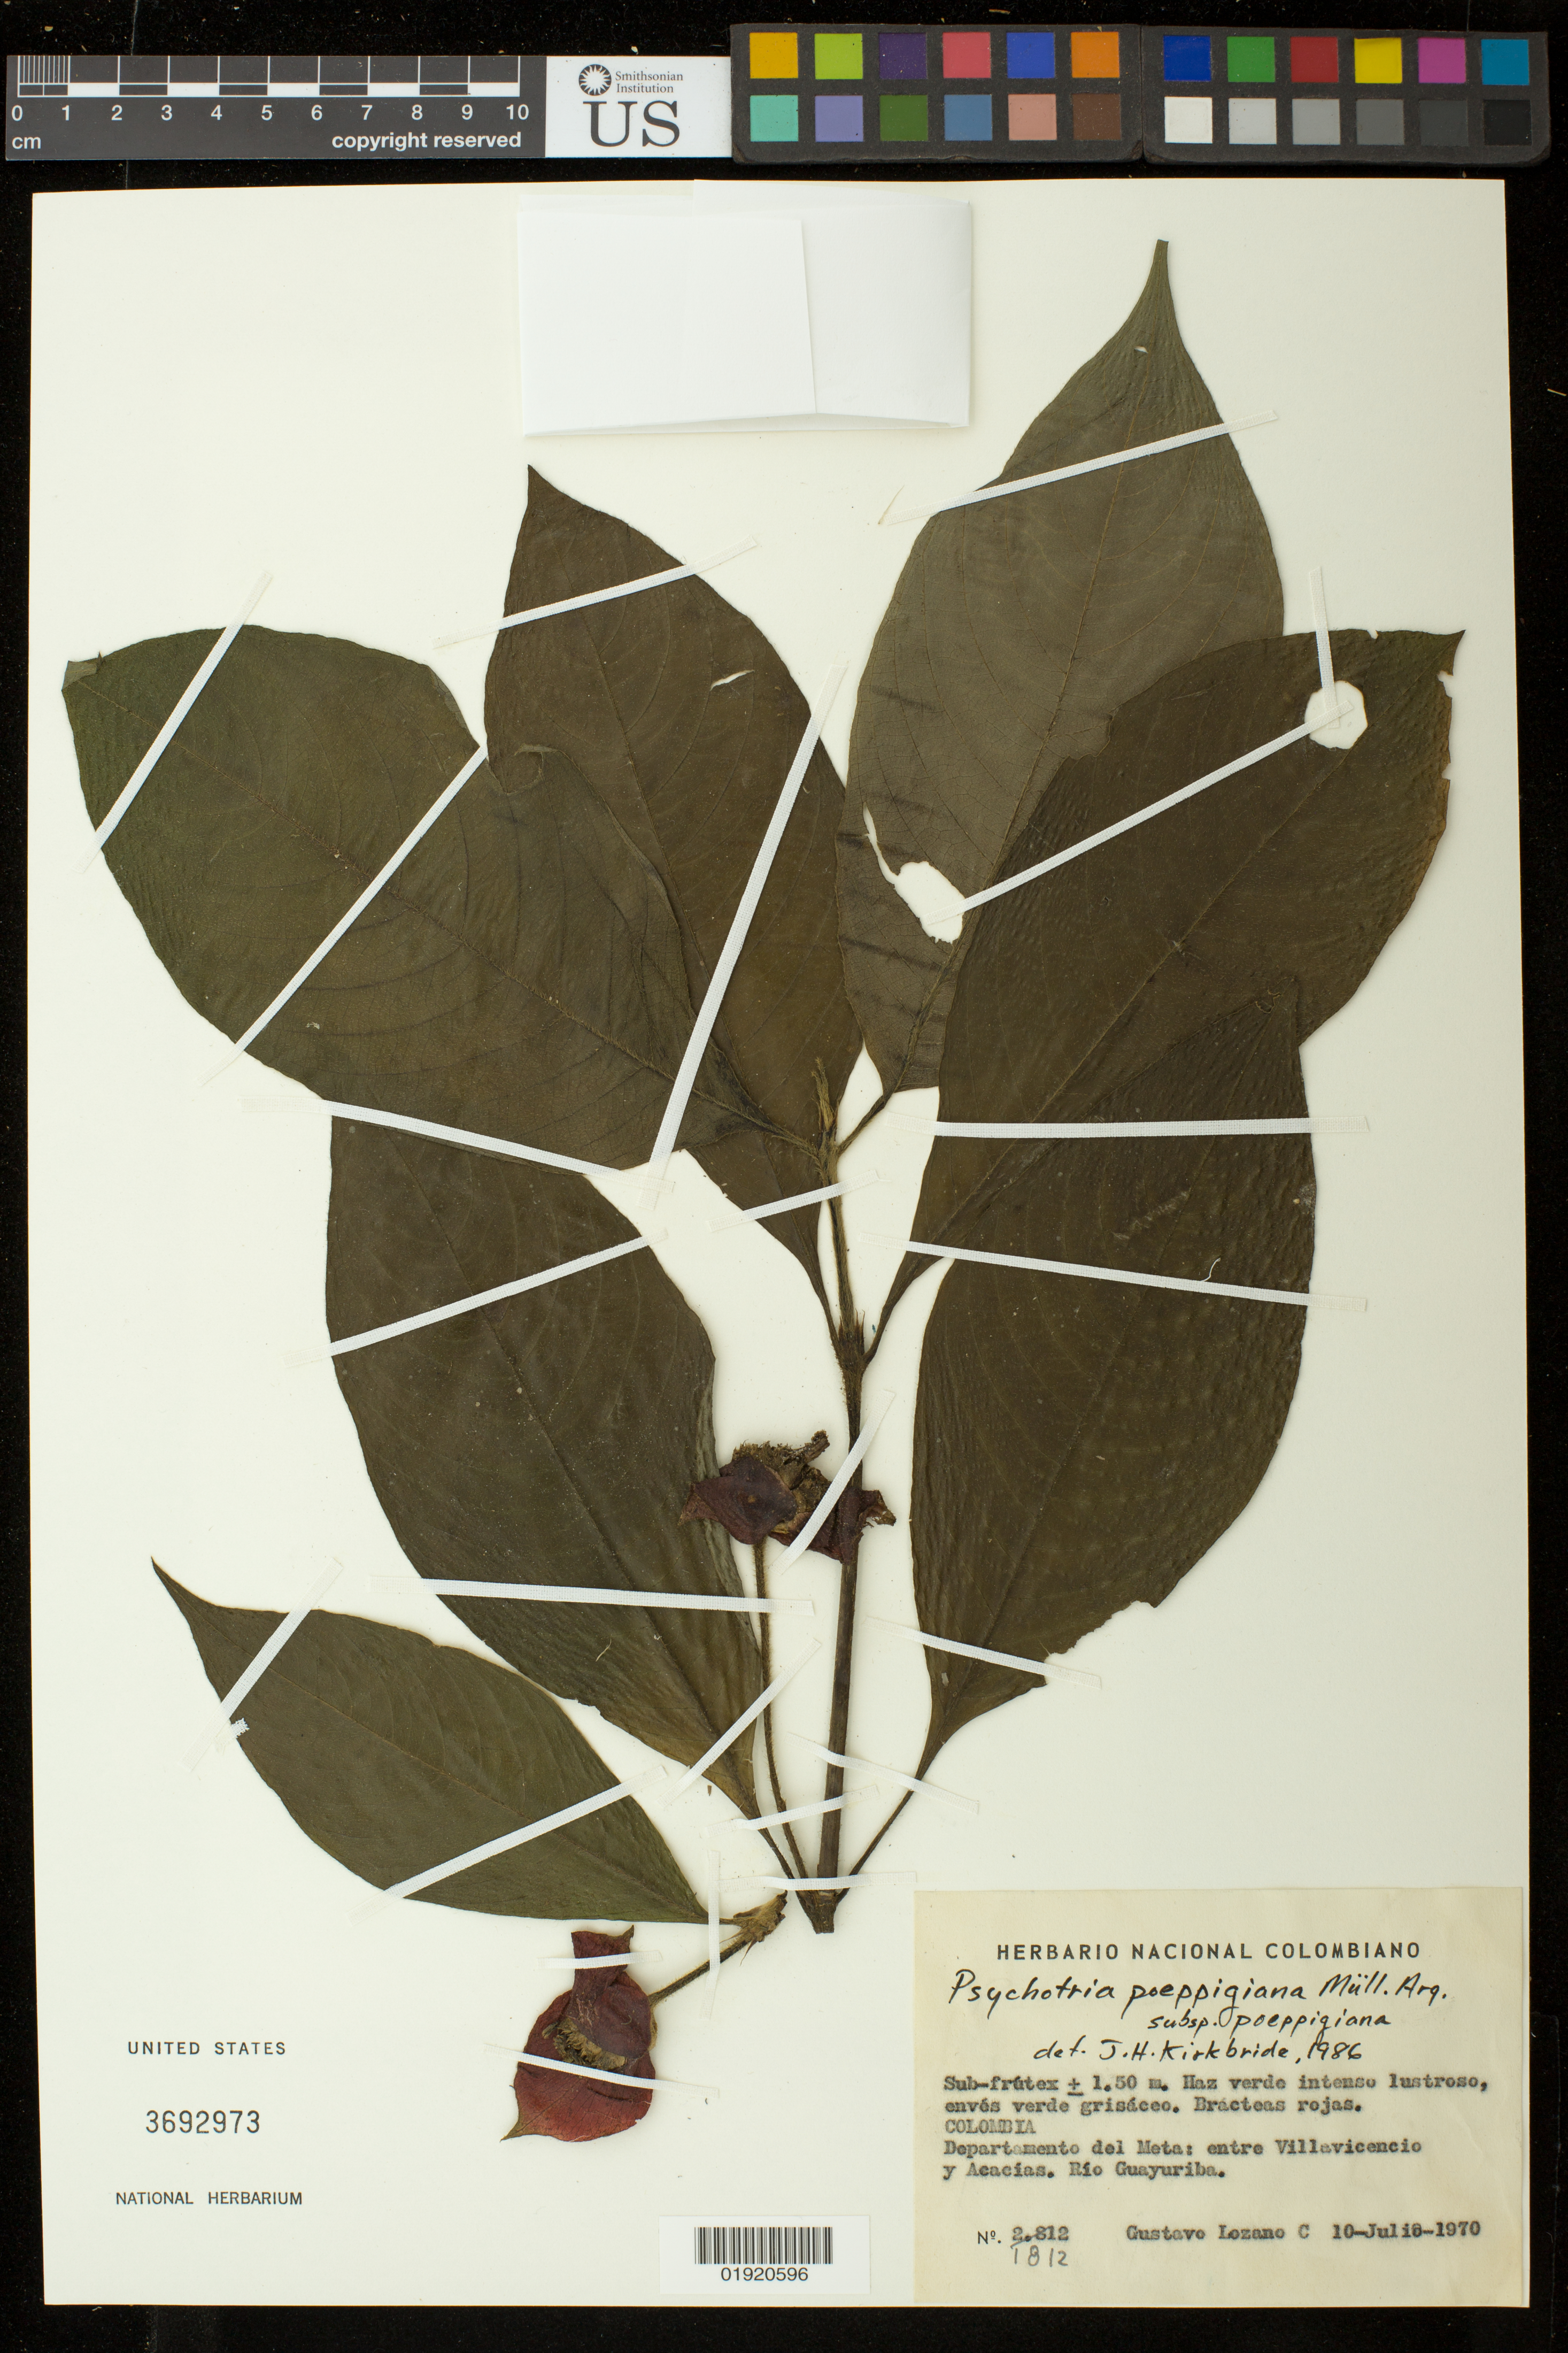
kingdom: Plantae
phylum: Tracheophyta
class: Magnoliopsida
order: Gentianales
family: Rubiaceae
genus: Psychotria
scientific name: Psychotria poeppigiana subsp. poeppigiana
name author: Müll. Arg.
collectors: G. Lozano-Contreras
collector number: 1812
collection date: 1970-07-10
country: Colombia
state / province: Metá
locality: Colombia. Departamento del Meta: entre Villevicencio y Acacias. Rio Guyuriba.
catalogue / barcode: US 3692973